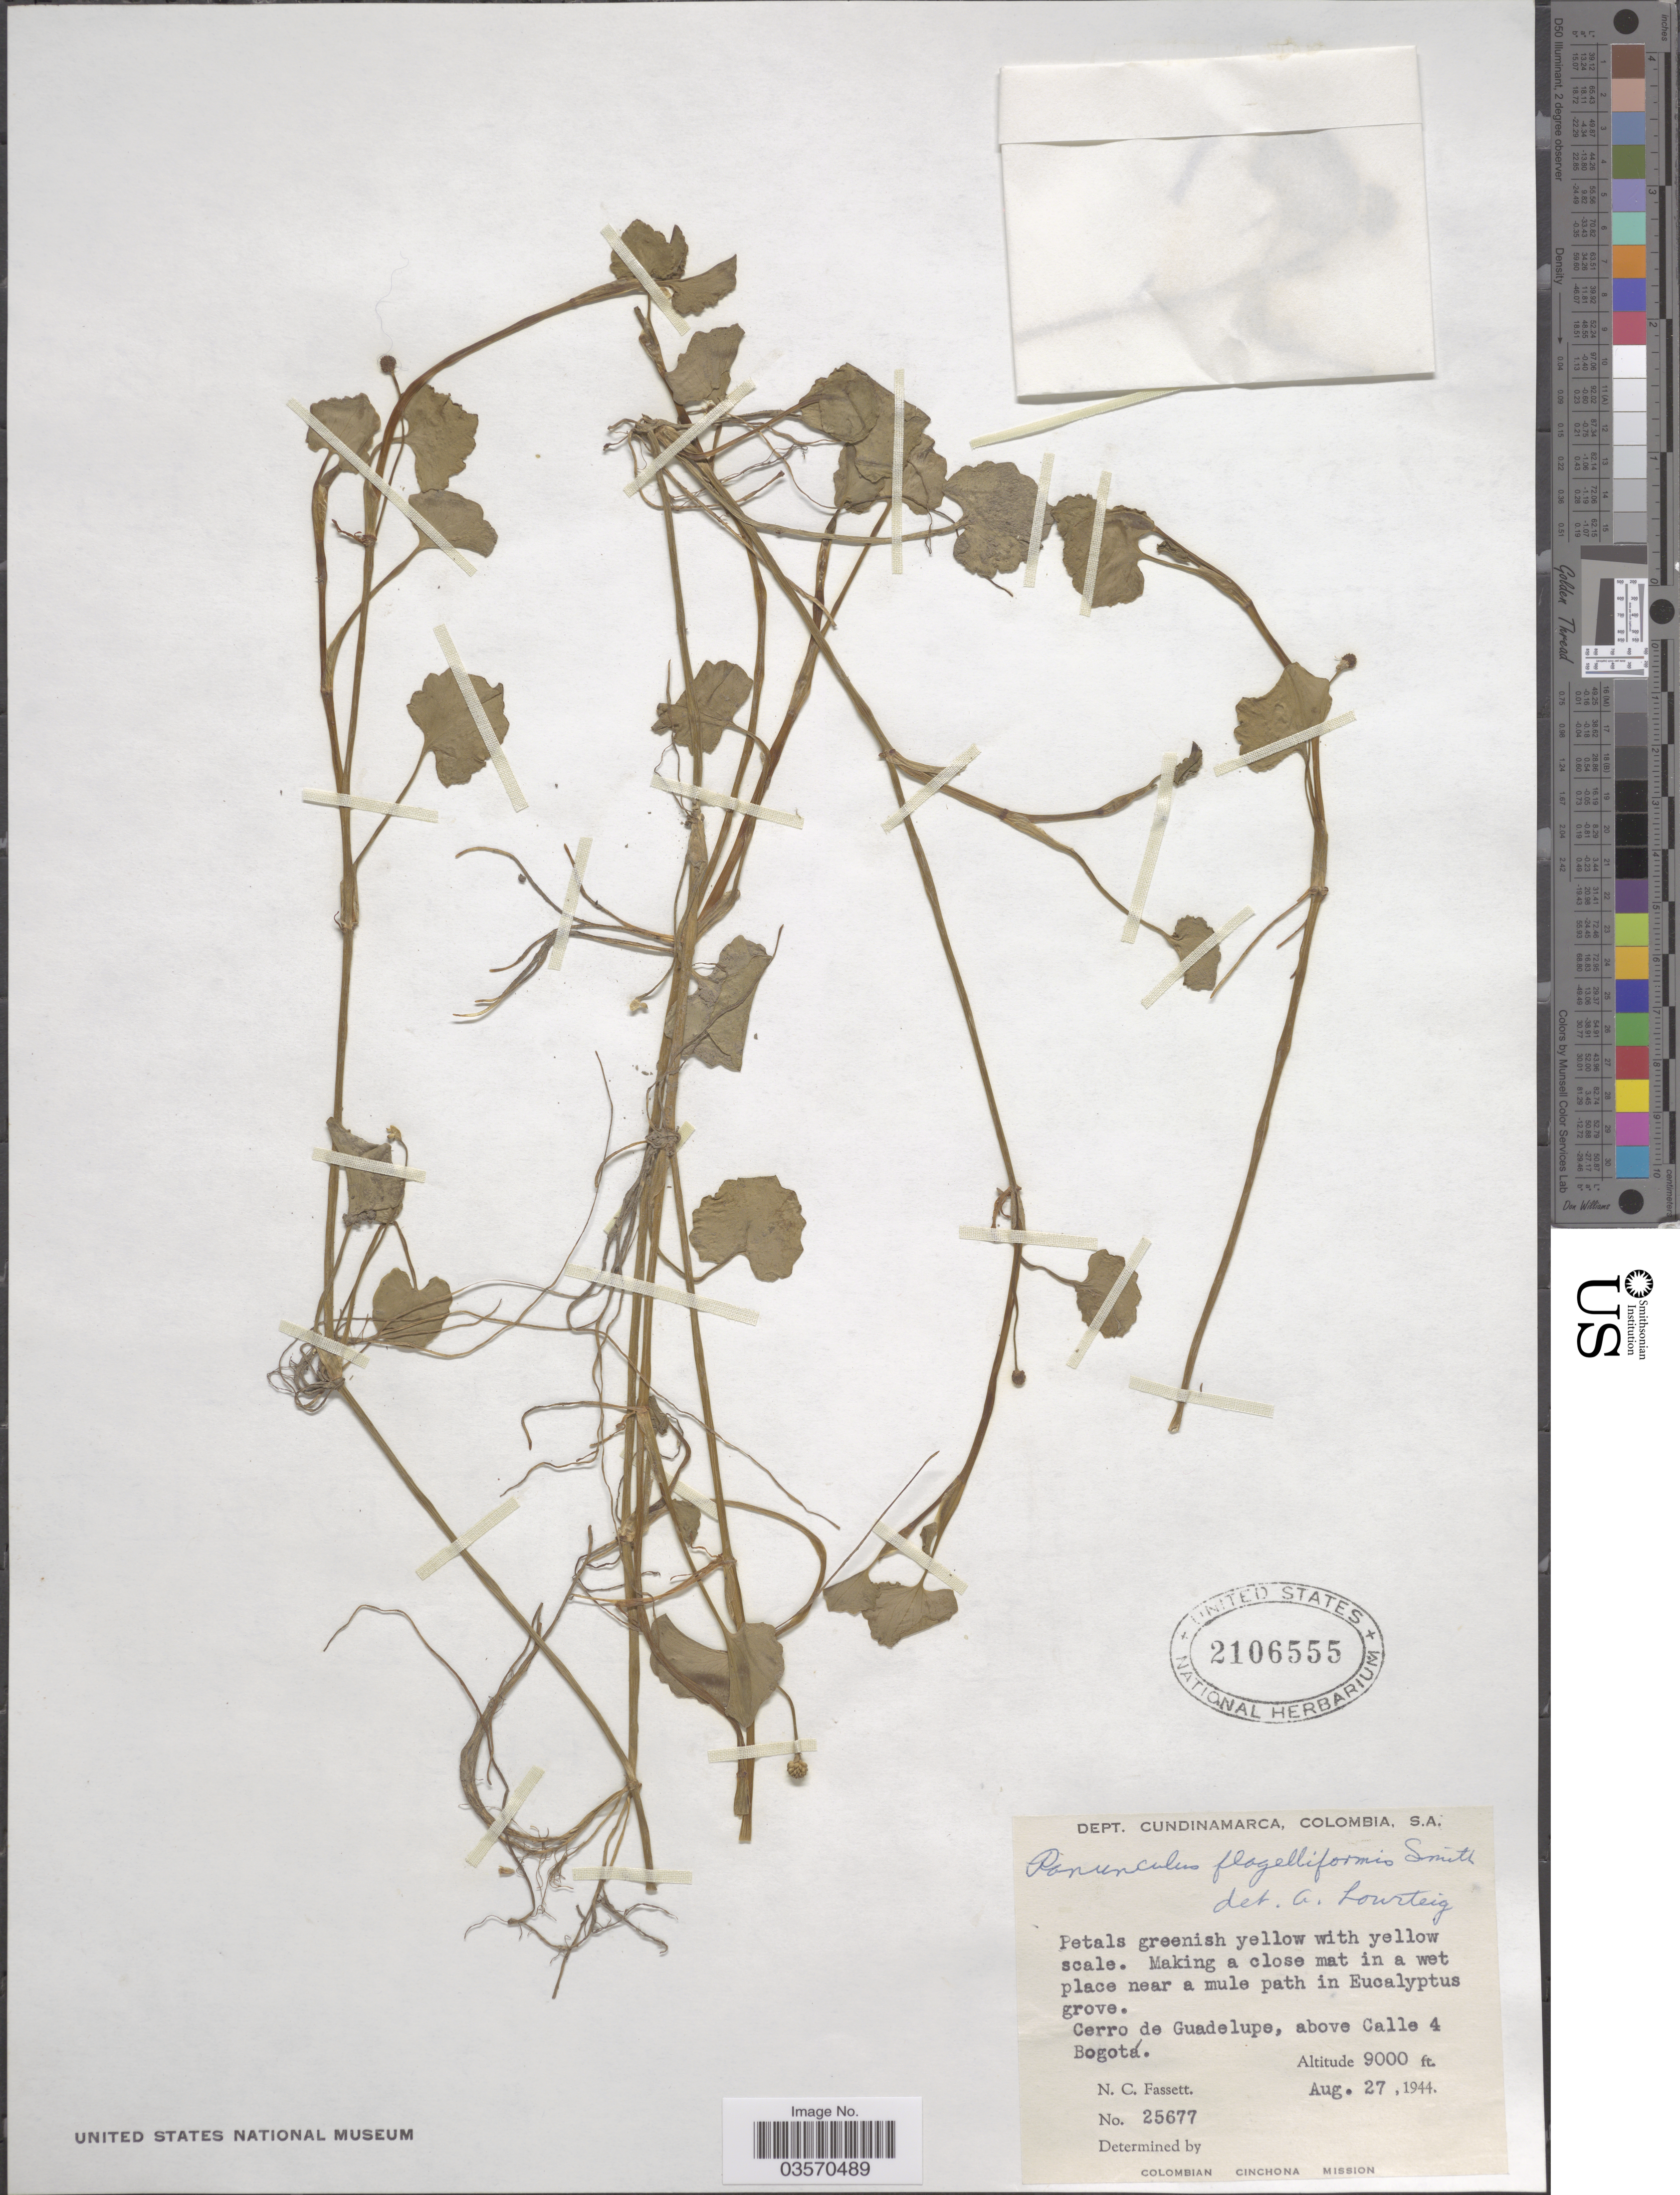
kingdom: Plantae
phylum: Tracheophyta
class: Magnoliopsida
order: Ranunculales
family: Ranunculaceae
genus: Ranunculus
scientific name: Ranunculus flagelliformis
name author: Sm.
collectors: N. C. Fassett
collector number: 25677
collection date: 1944-08-27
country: Colombia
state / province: Cundinamarca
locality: Dept. Cundinamarca. Cerro de Guadelupe, above Calle 4 Bogotá.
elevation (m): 2743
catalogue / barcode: US 2106555